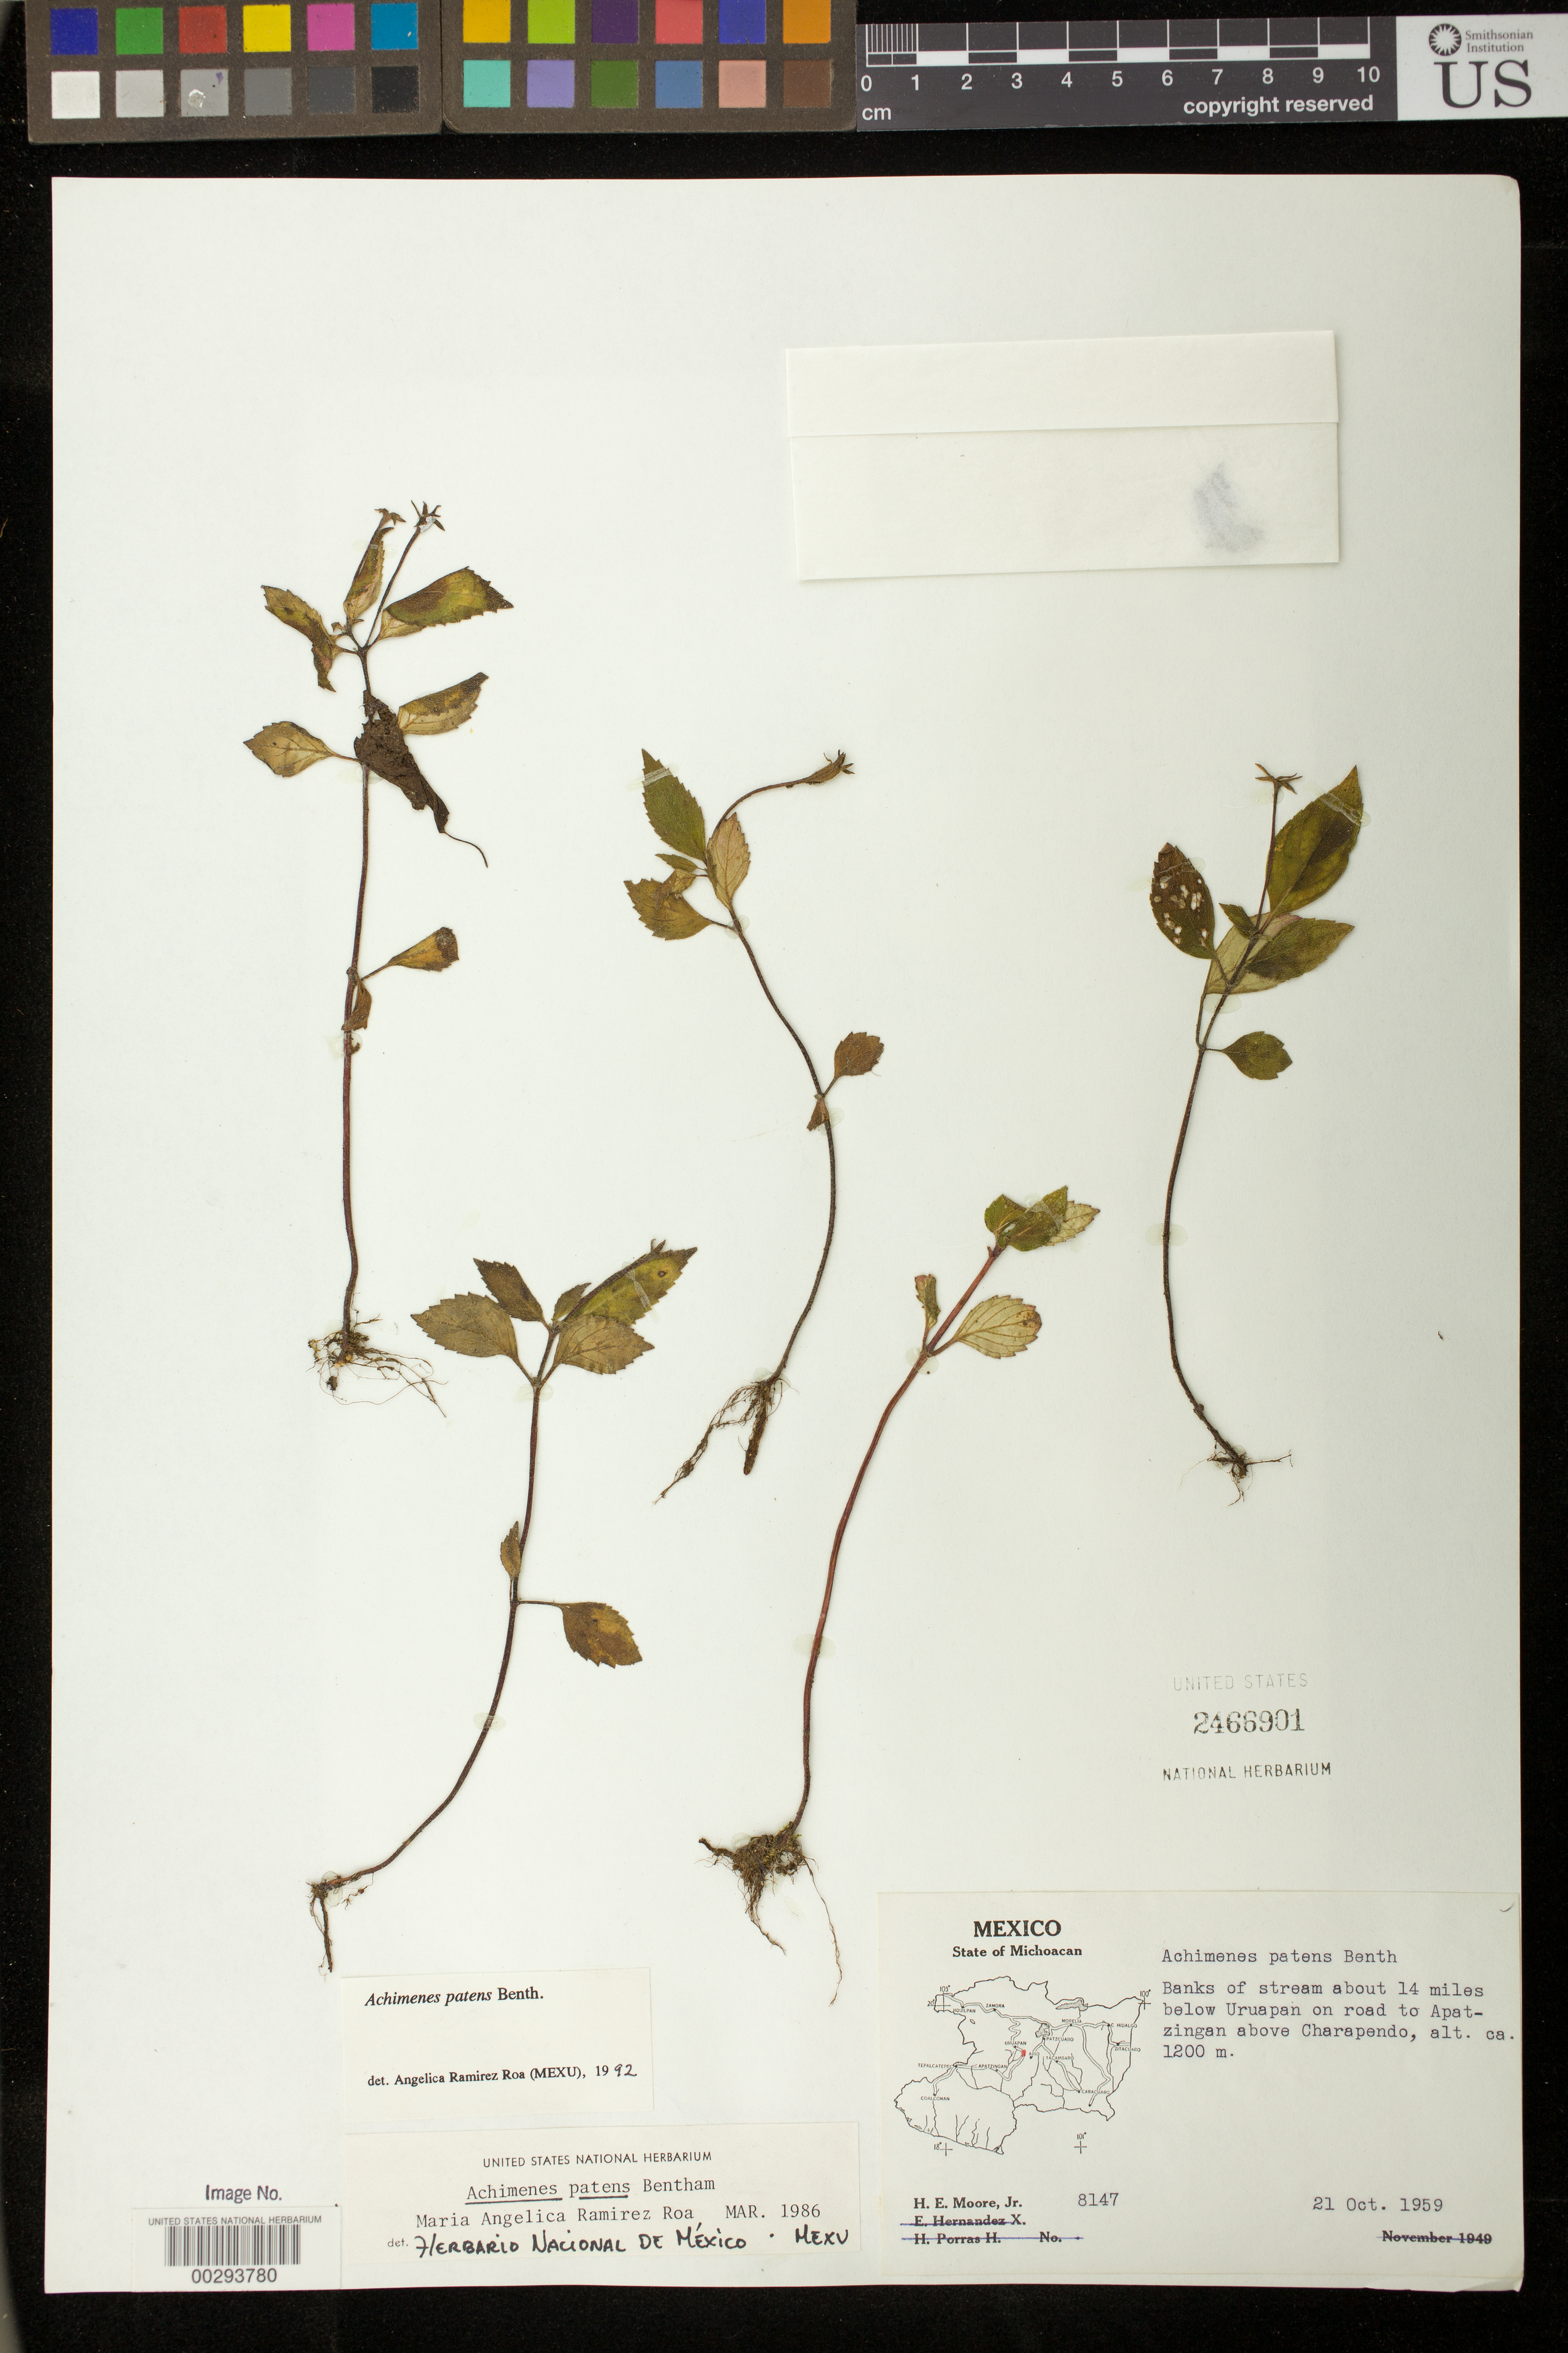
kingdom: Plantae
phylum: Tracheophyta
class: Magnoliopsida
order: Lamiales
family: Gesneriaceae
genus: Achimenes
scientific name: Achimenes patens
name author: Benth.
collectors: H. E. Moore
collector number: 8147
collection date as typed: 21 Oct 1959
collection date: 1959-10-21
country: Mexico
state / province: Michoacan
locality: About 14 mi below Uruapan on road to Apatzingan above Charapendo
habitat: Banks of stream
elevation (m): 1200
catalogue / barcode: US 2466901